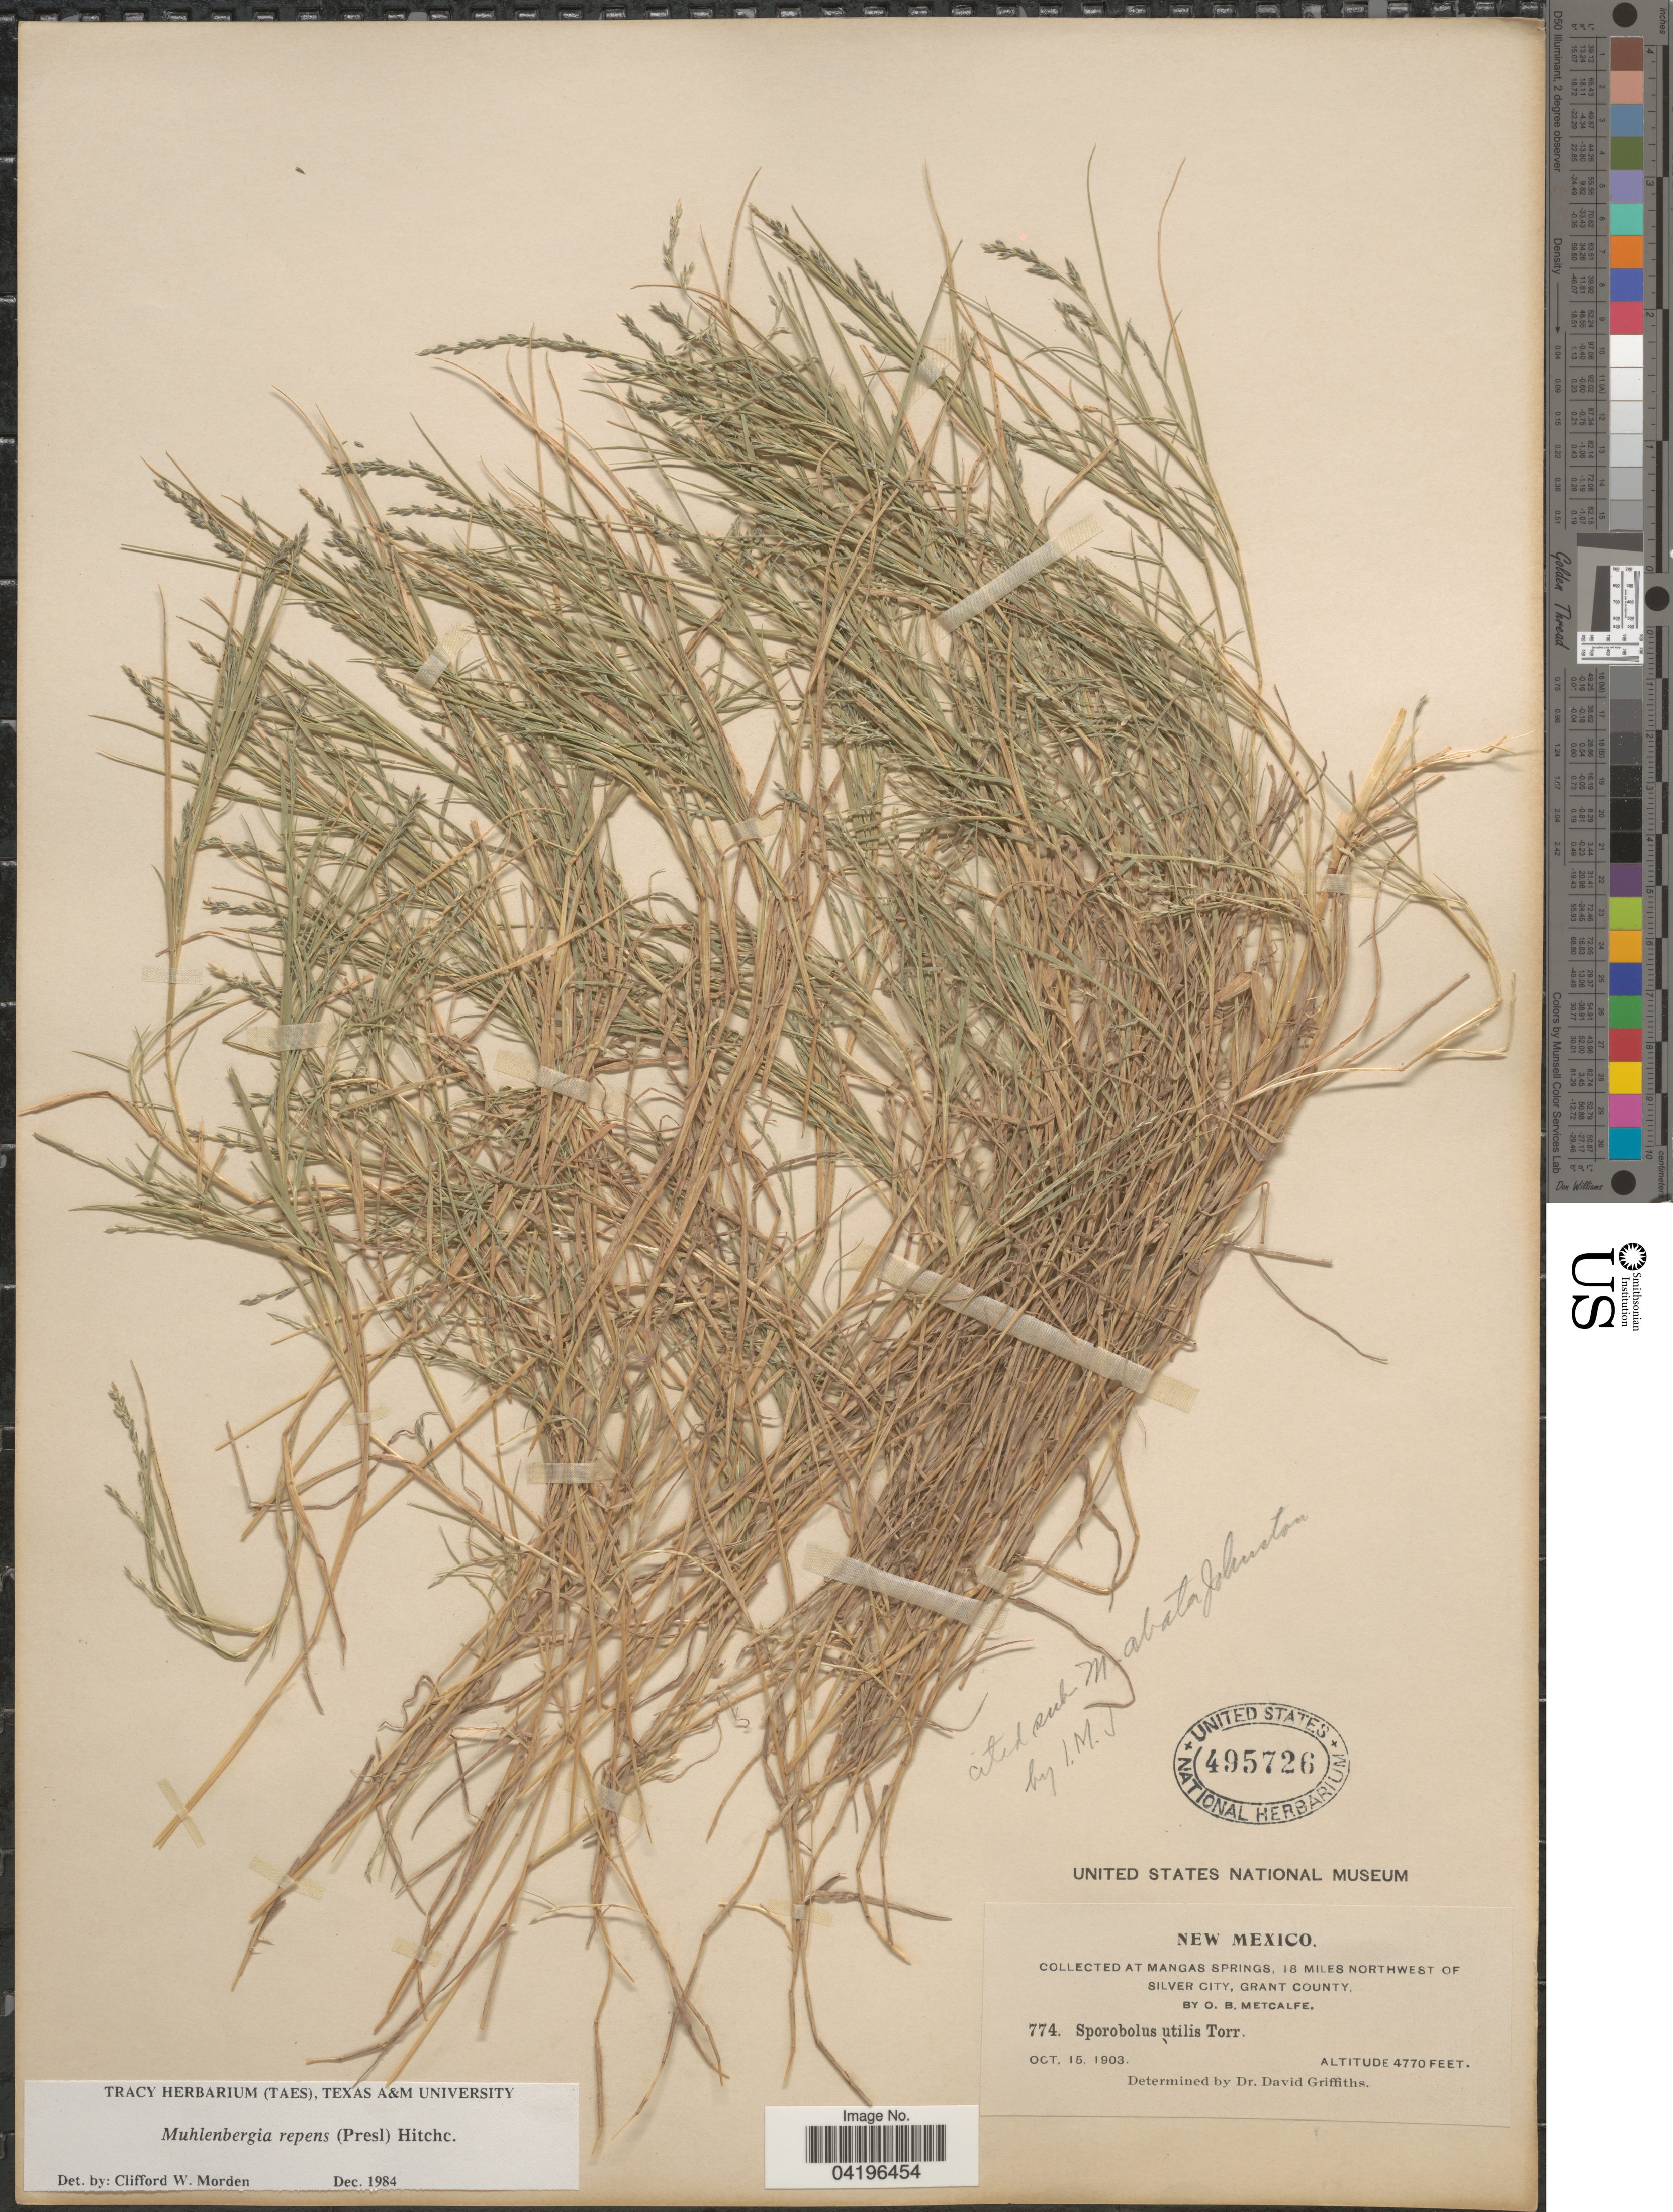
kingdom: Plantae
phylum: Tracheophyta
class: Liliopsida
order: Poales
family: Poaceae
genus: Muhlenbergia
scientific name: Muhlenbergia repens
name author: (J. Presl) Hitchc.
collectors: O. B. Metcalfe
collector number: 774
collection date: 1903-10-15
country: United States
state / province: New Mexico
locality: At Mangas Springs, 18 miles northwest of Silver City, Grant County.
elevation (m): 1454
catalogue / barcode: US 495726